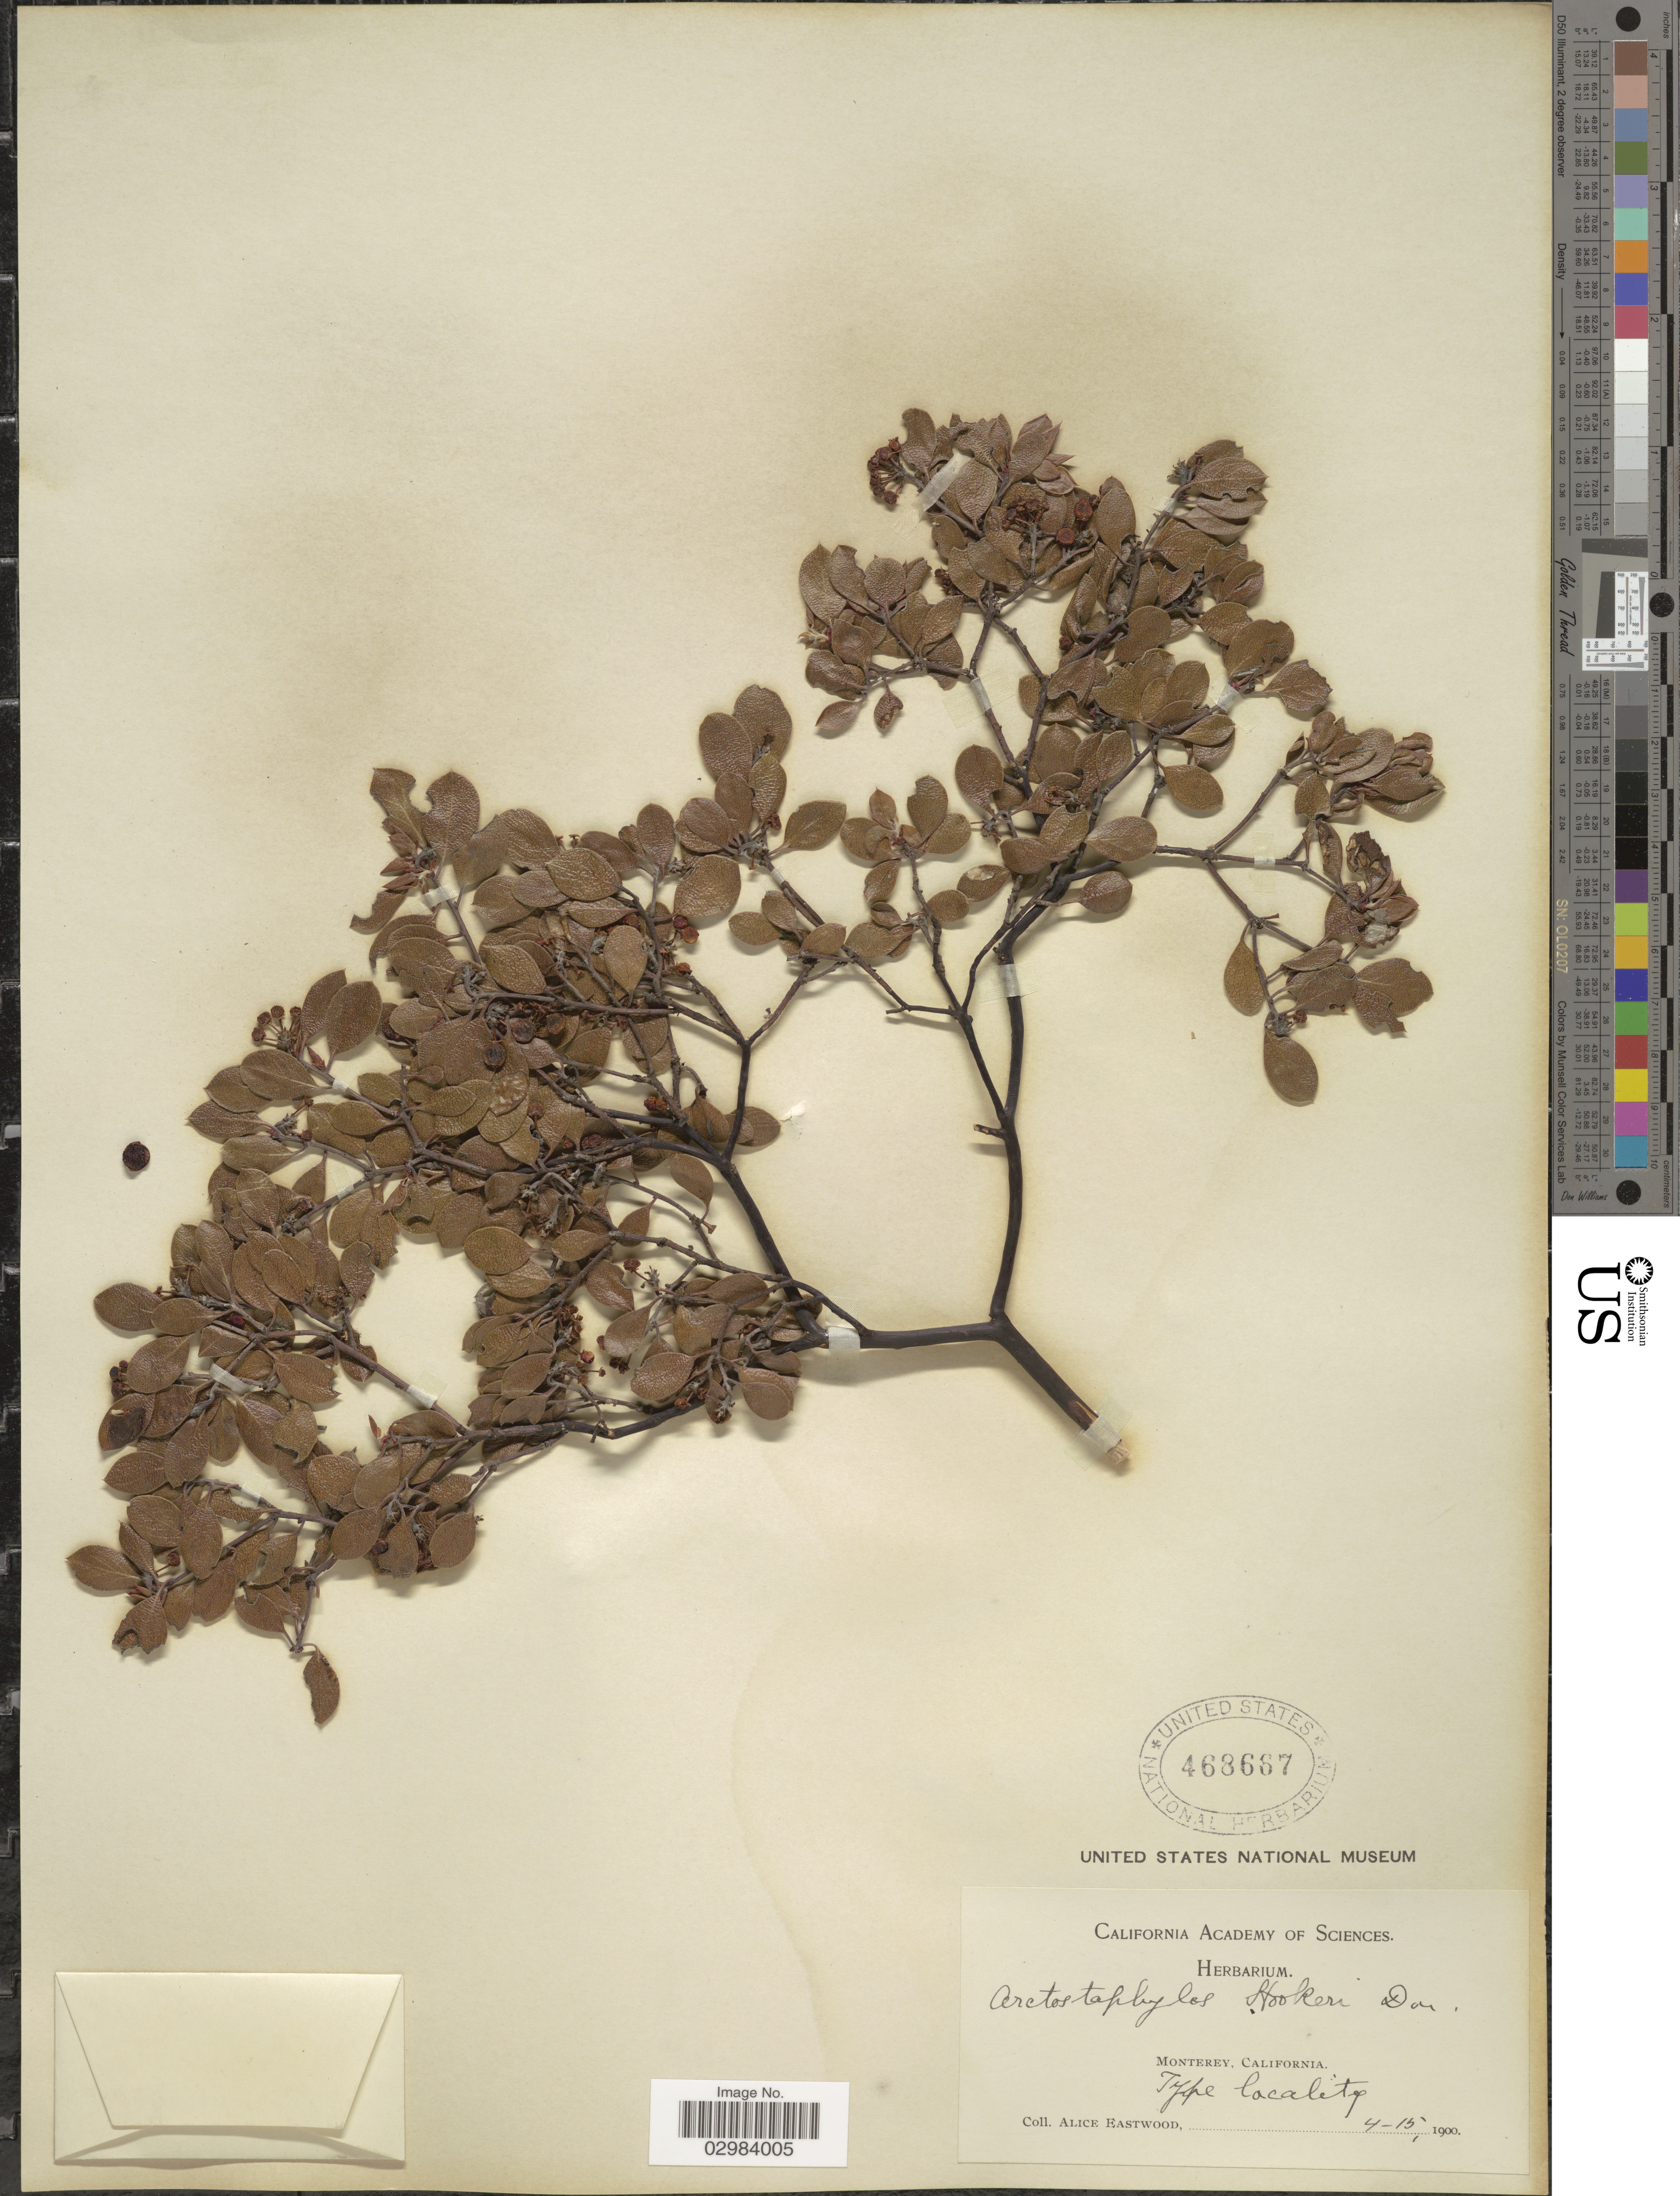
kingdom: Plantae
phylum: Tracheophyta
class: Magnoliopsida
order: Ericales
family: Ericaceae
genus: Arctostaphylos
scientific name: Arctostaphylos hookeri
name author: G. Don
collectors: A. Eastwood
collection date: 1900-04-15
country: United States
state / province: California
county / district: Monterey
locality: Monterey.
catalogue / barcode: US 468667